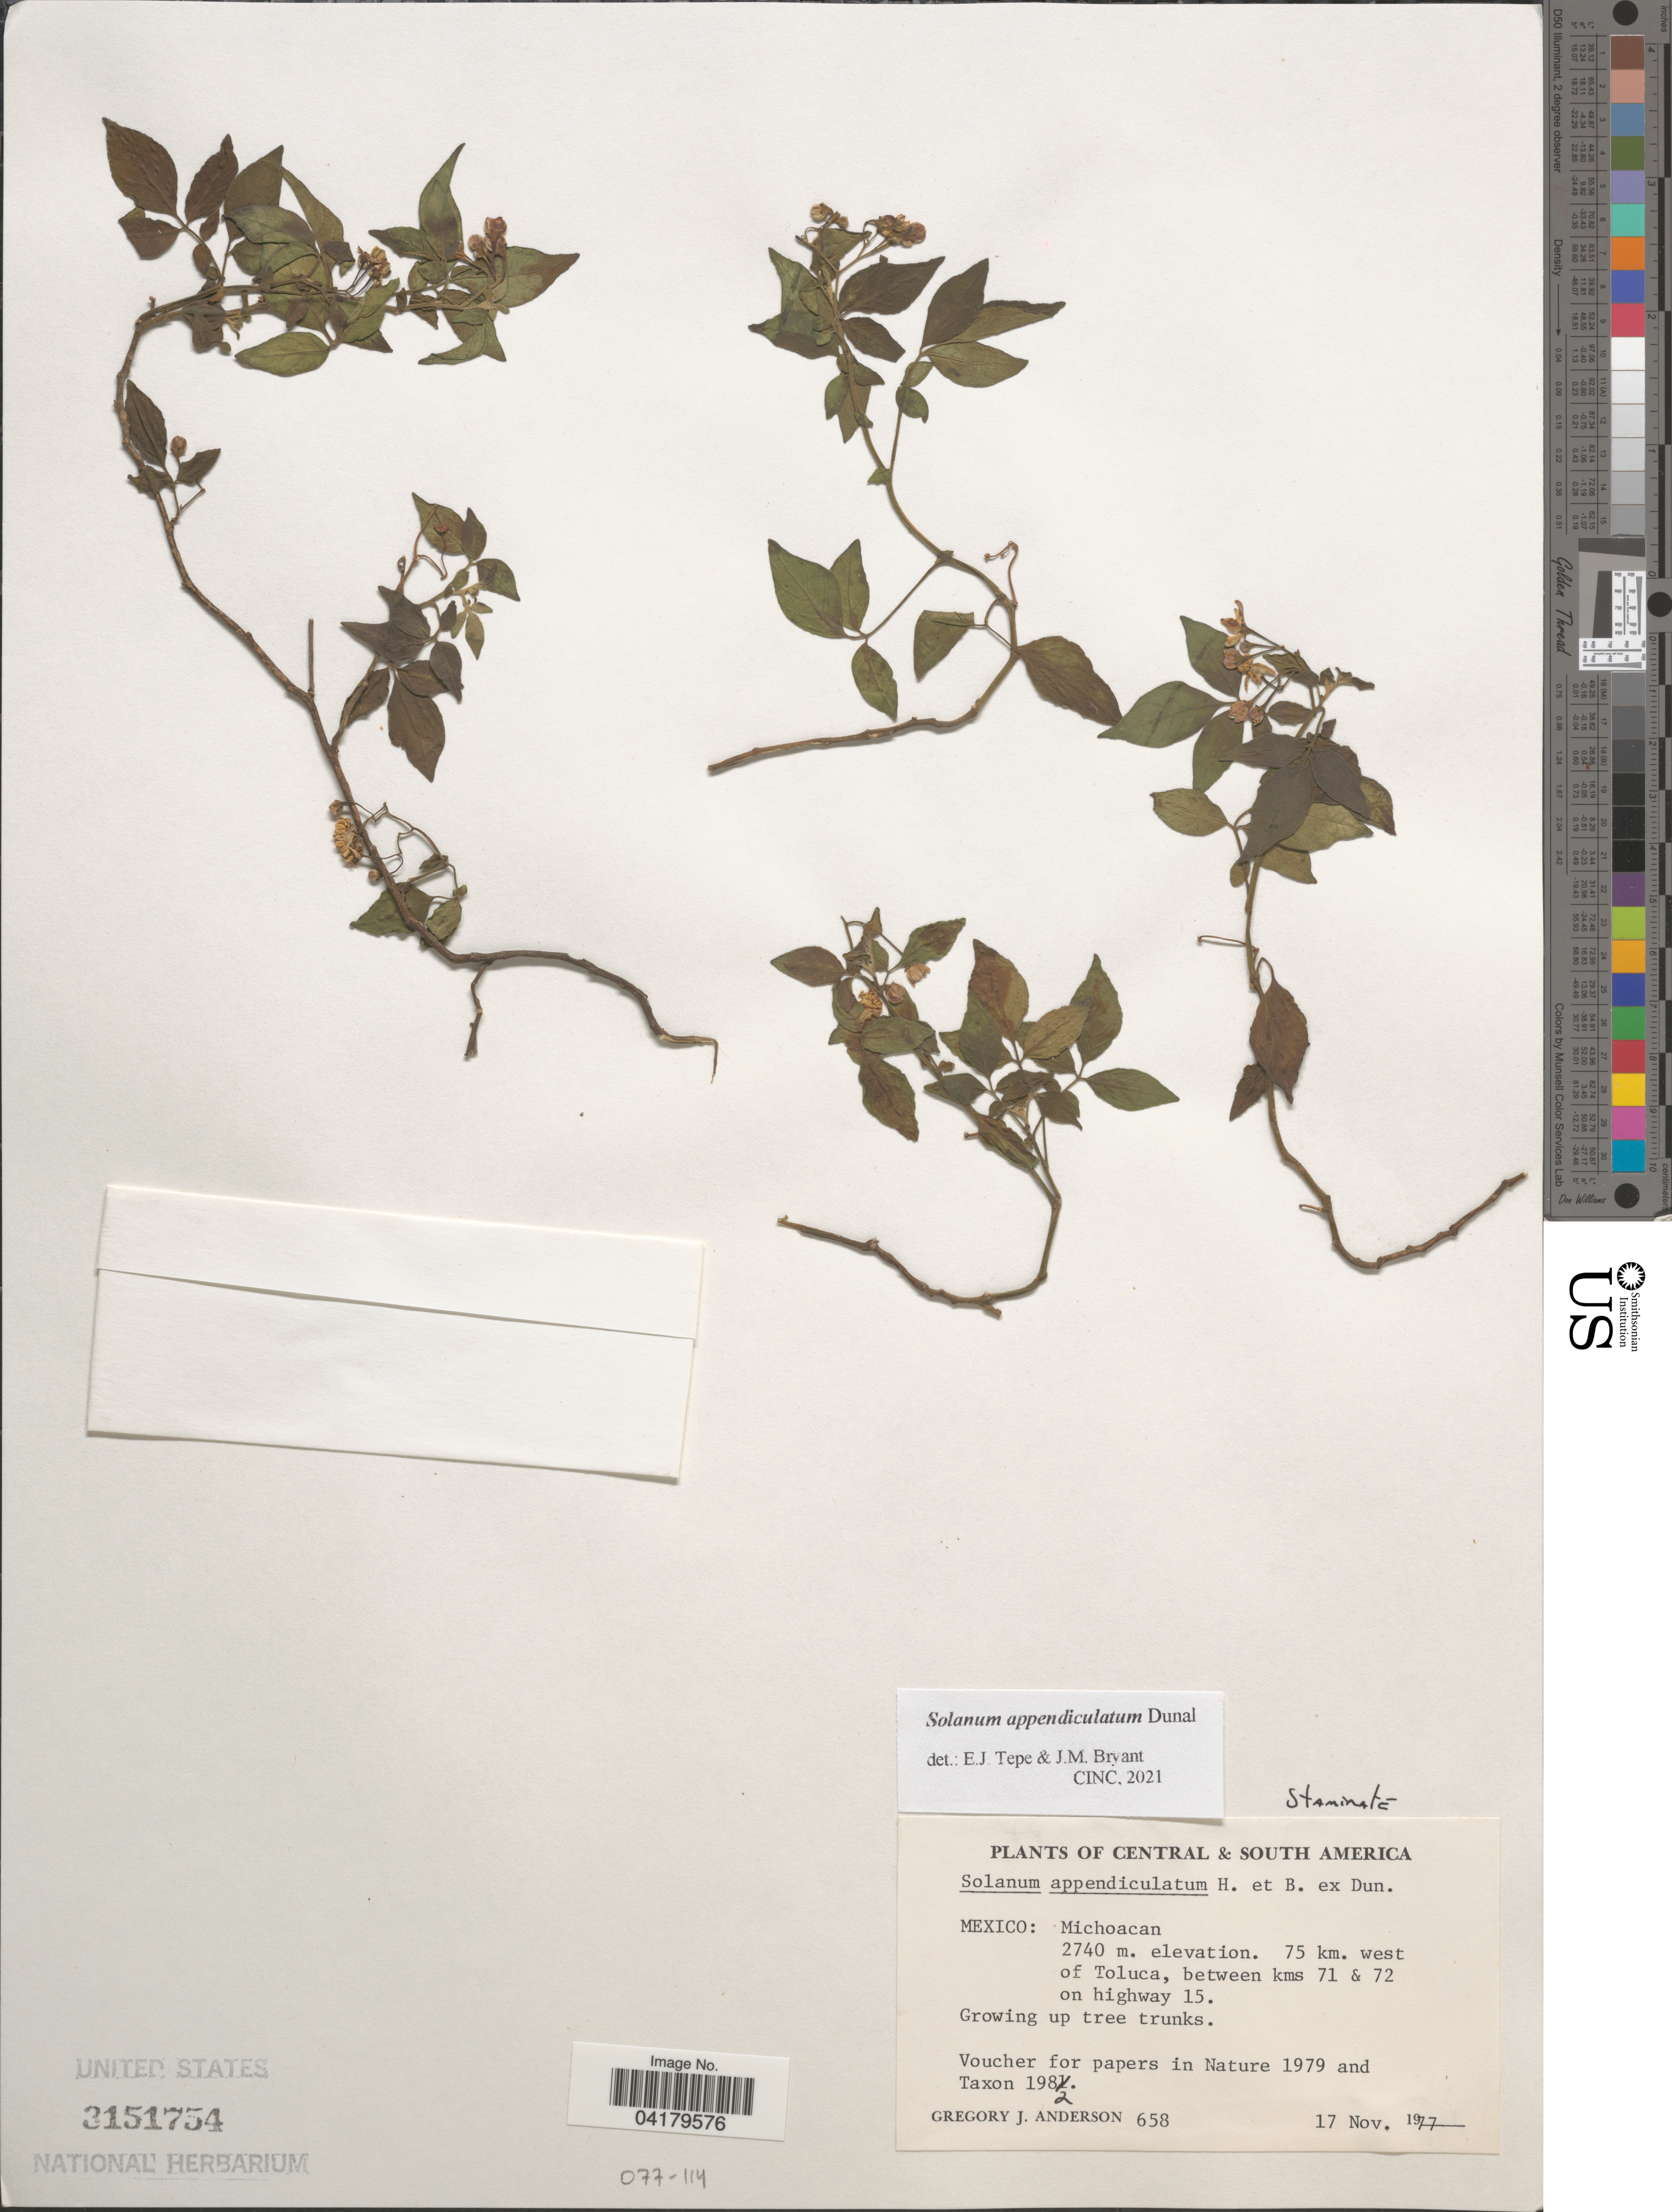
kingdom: Plantae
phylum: Tracheophyta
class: Magnoliopsida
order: Solanales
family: Solanaceae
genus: Solanum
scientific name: Solanum appendiculatum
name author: Humb. & Bonpl. ex Dunal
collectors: G. J. Anderson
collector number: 658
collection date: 1977-11-17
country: Mexico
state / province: Michoacán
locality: Central & South America. 75 km. west of Toluca, between kms 71 & 72 on highway 15.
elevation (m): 2740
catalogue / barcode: US 3151754